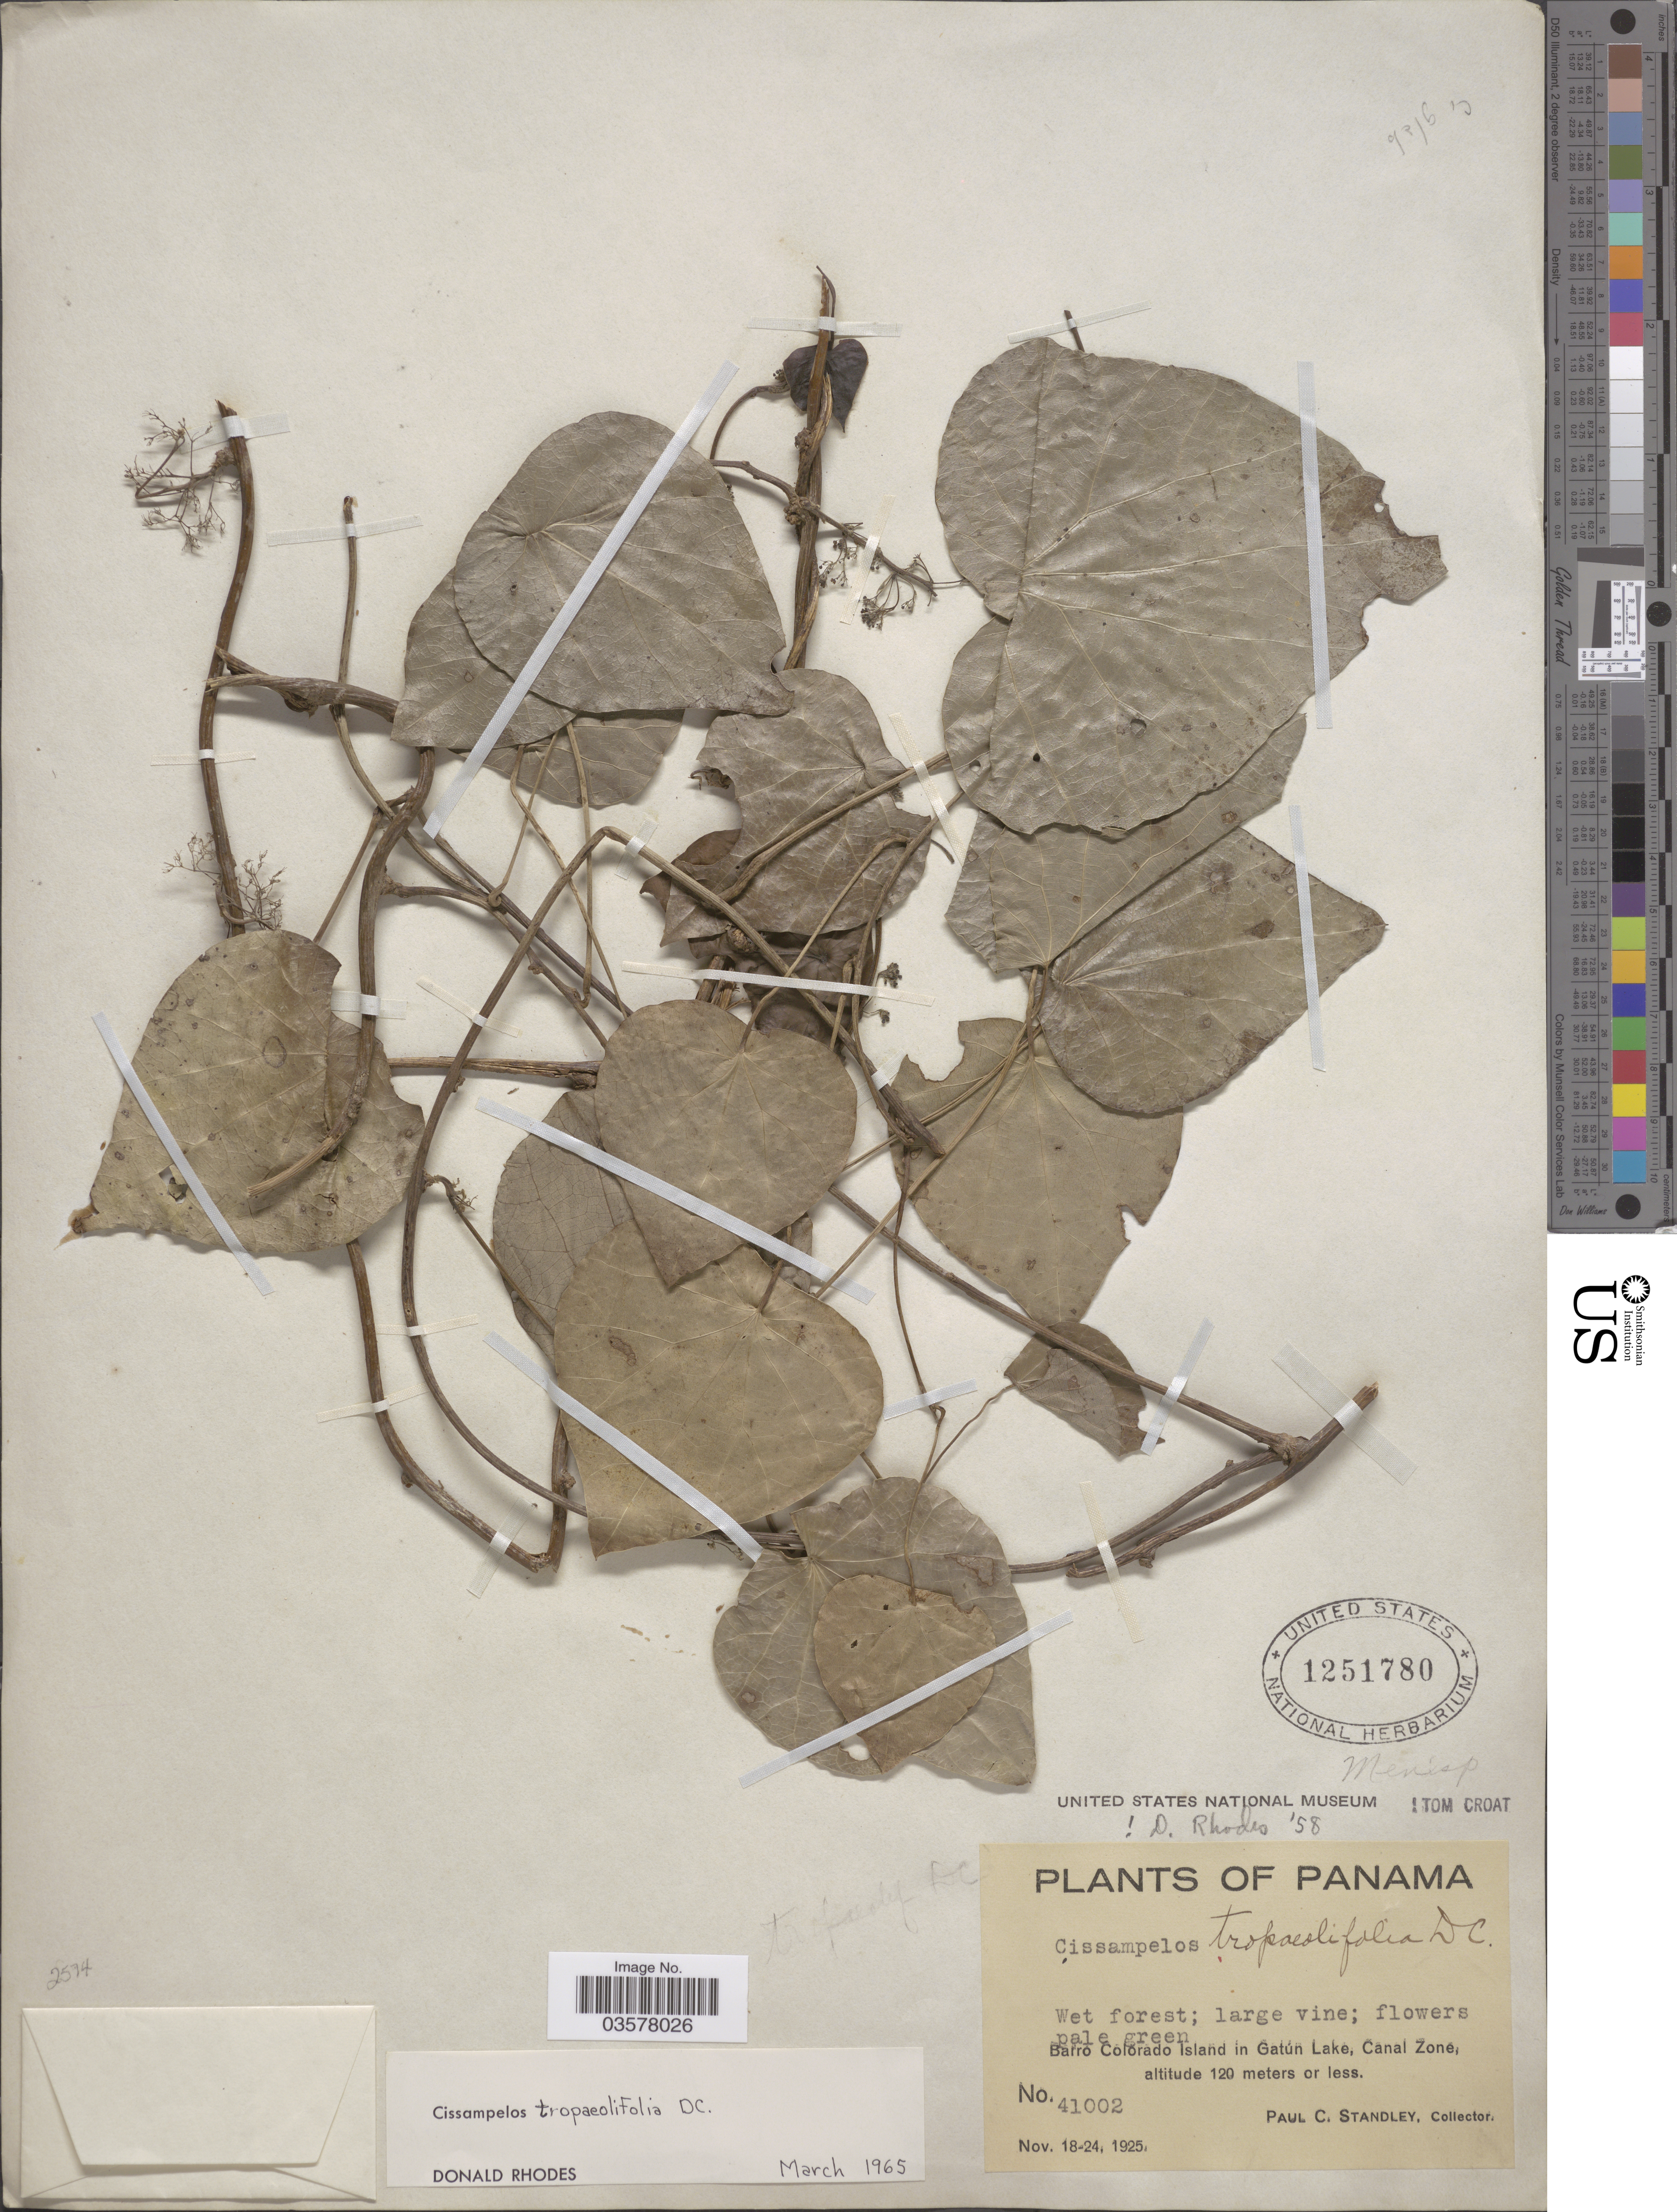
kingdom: Plantae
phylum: Tracheophyta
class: Magnoliopsida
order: Ranunculales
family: Menispermaceae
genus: Cissampelos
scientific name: Cissampelos tropaeolifolia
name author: DC.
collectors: P. C. Standley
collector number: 41002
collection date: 1925-11-18/1925-11-24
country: Panama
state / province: Colón / Panamá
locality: Barro Colorado Island in Gatún Lake, Canal Zone.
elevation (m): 120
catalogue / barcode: US 1251780